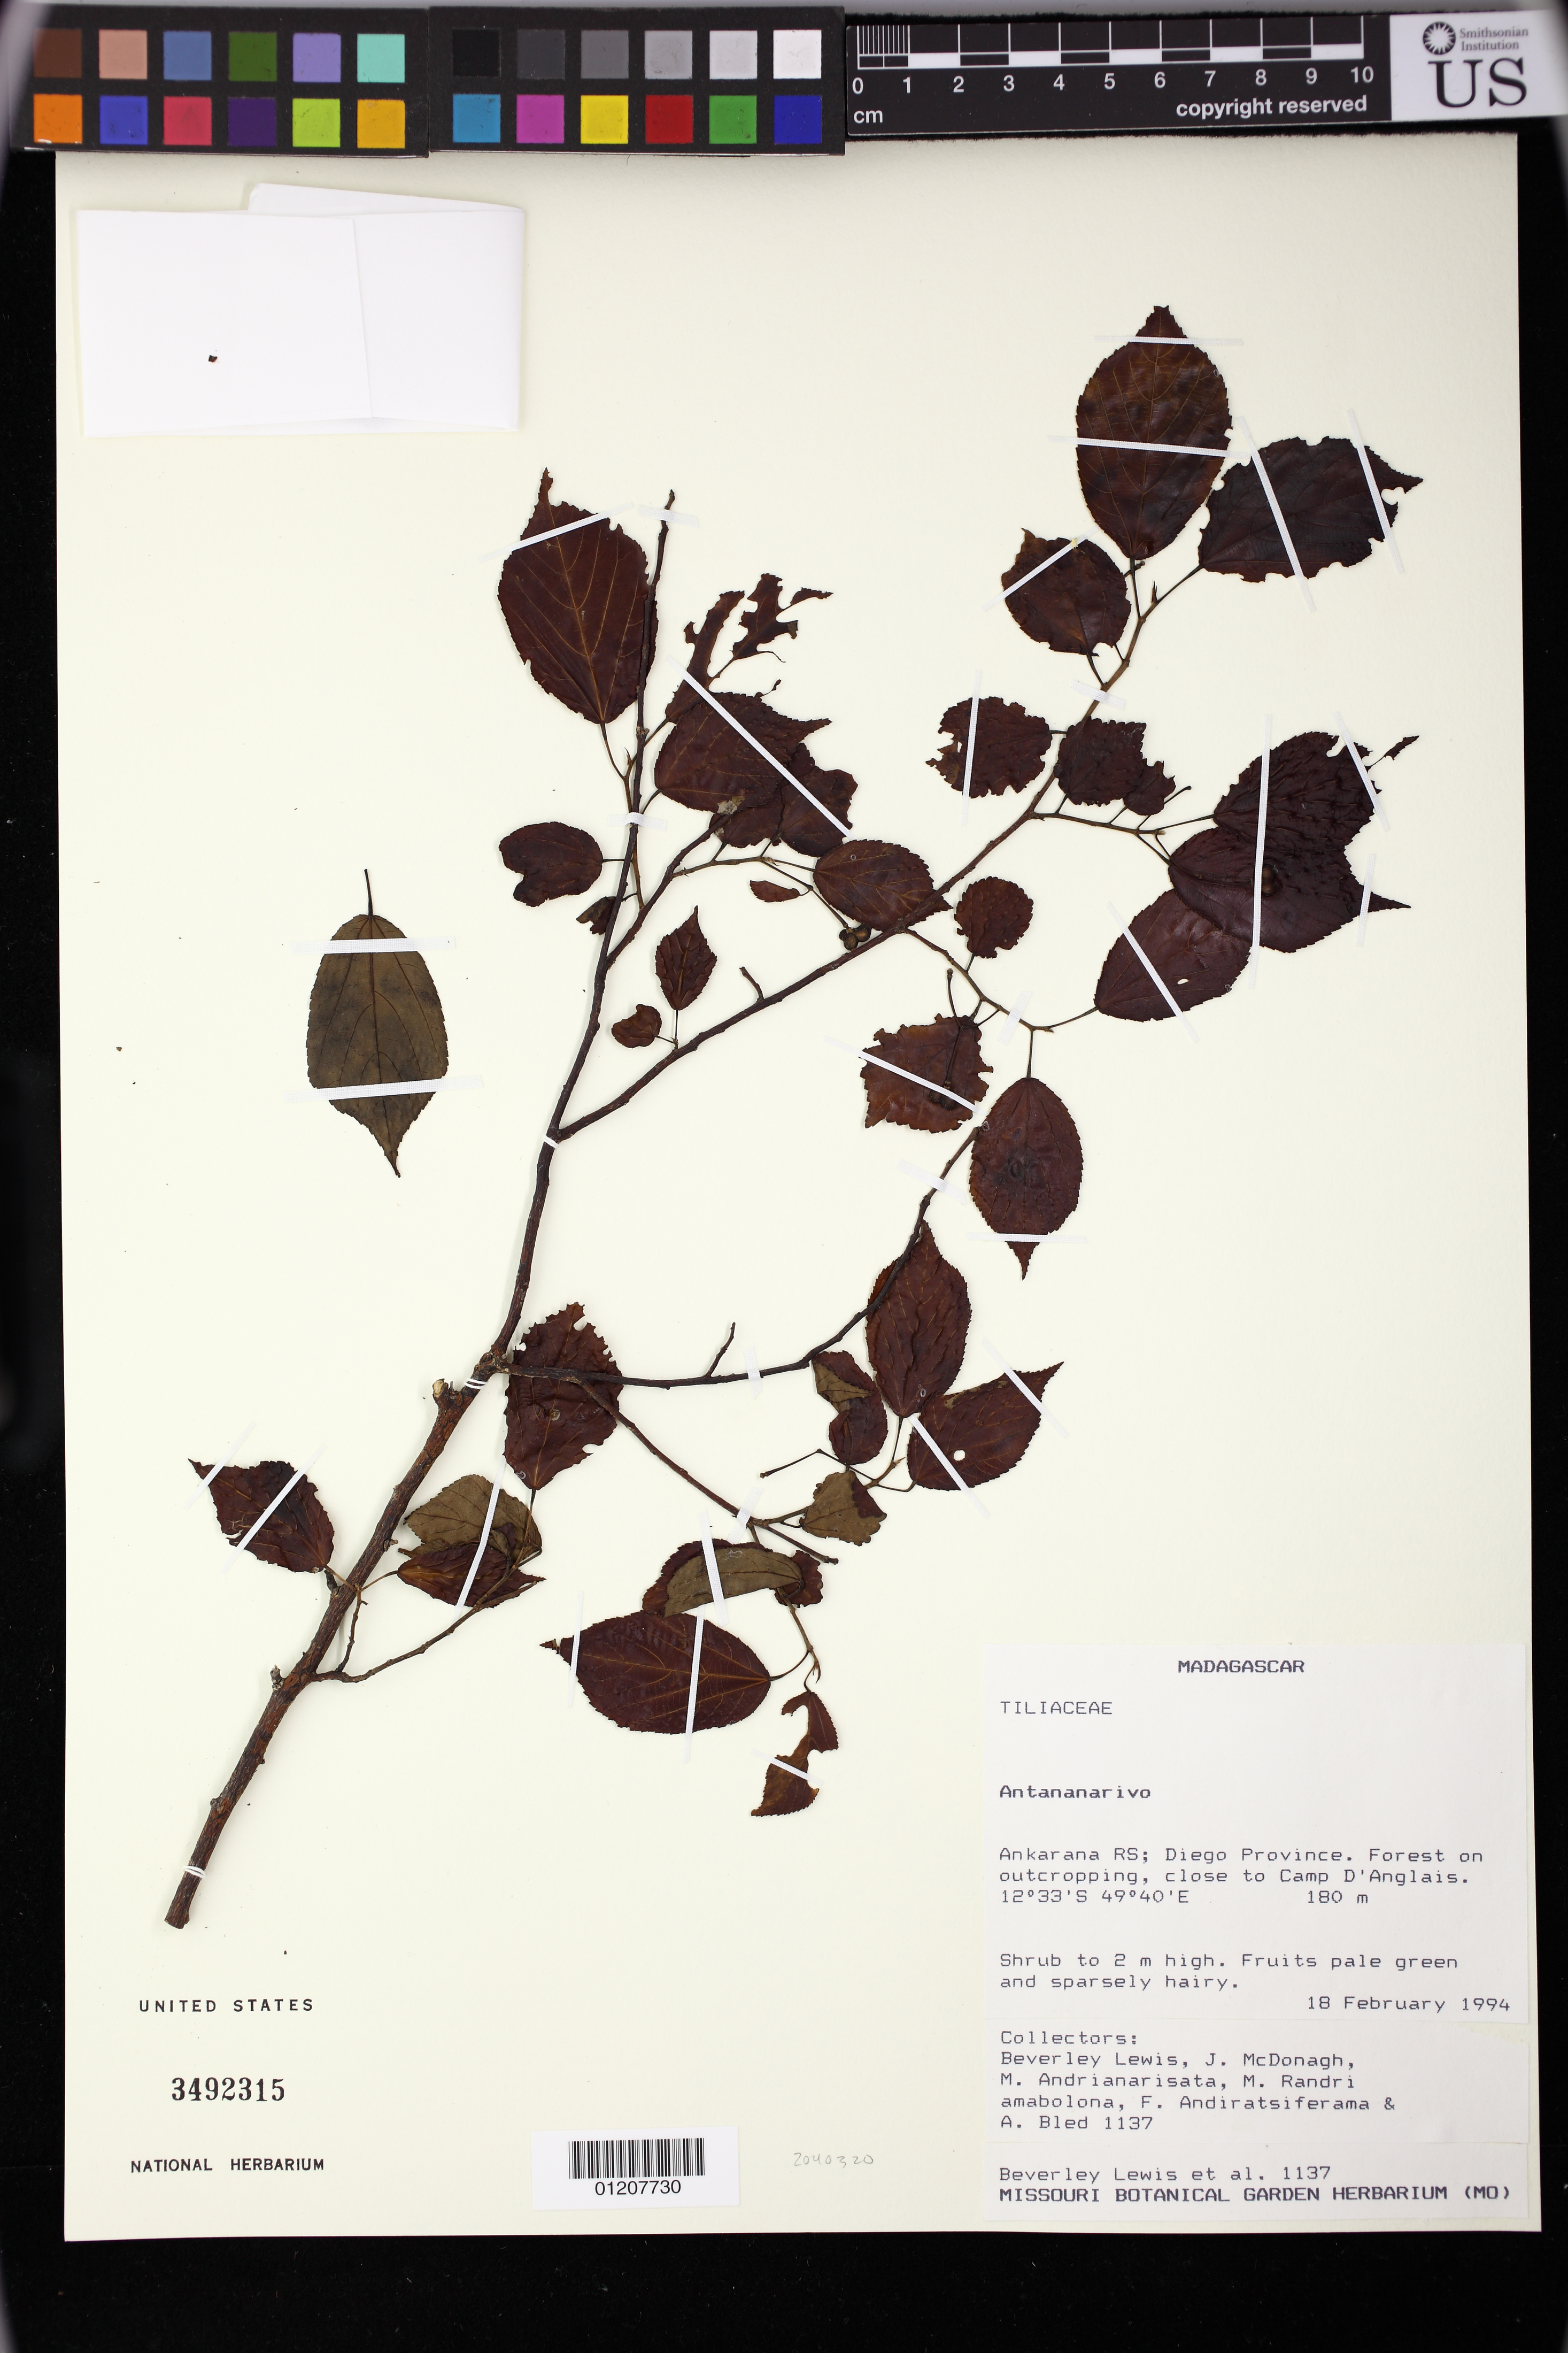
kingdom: Plantae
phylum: Tracheophyta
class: Magnoliopsida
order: Malvales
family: Malvaceae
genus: Grewia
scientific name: Grewia calvata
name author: Baker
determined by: Jourdain-Fievet, L.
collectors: B. A. Lewis, J. McDonagh, M. Andrianarisata & M. Mandriamabolona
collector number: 1137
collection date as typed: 18 Feb 1994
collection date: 1994-02-18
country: Madagascar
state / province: Diana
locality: Antananarivo. Ankarana RS; Diego Province. Forest on outcropping, close to Camp D'Anglais.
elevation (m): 180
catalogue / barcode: US 3492315